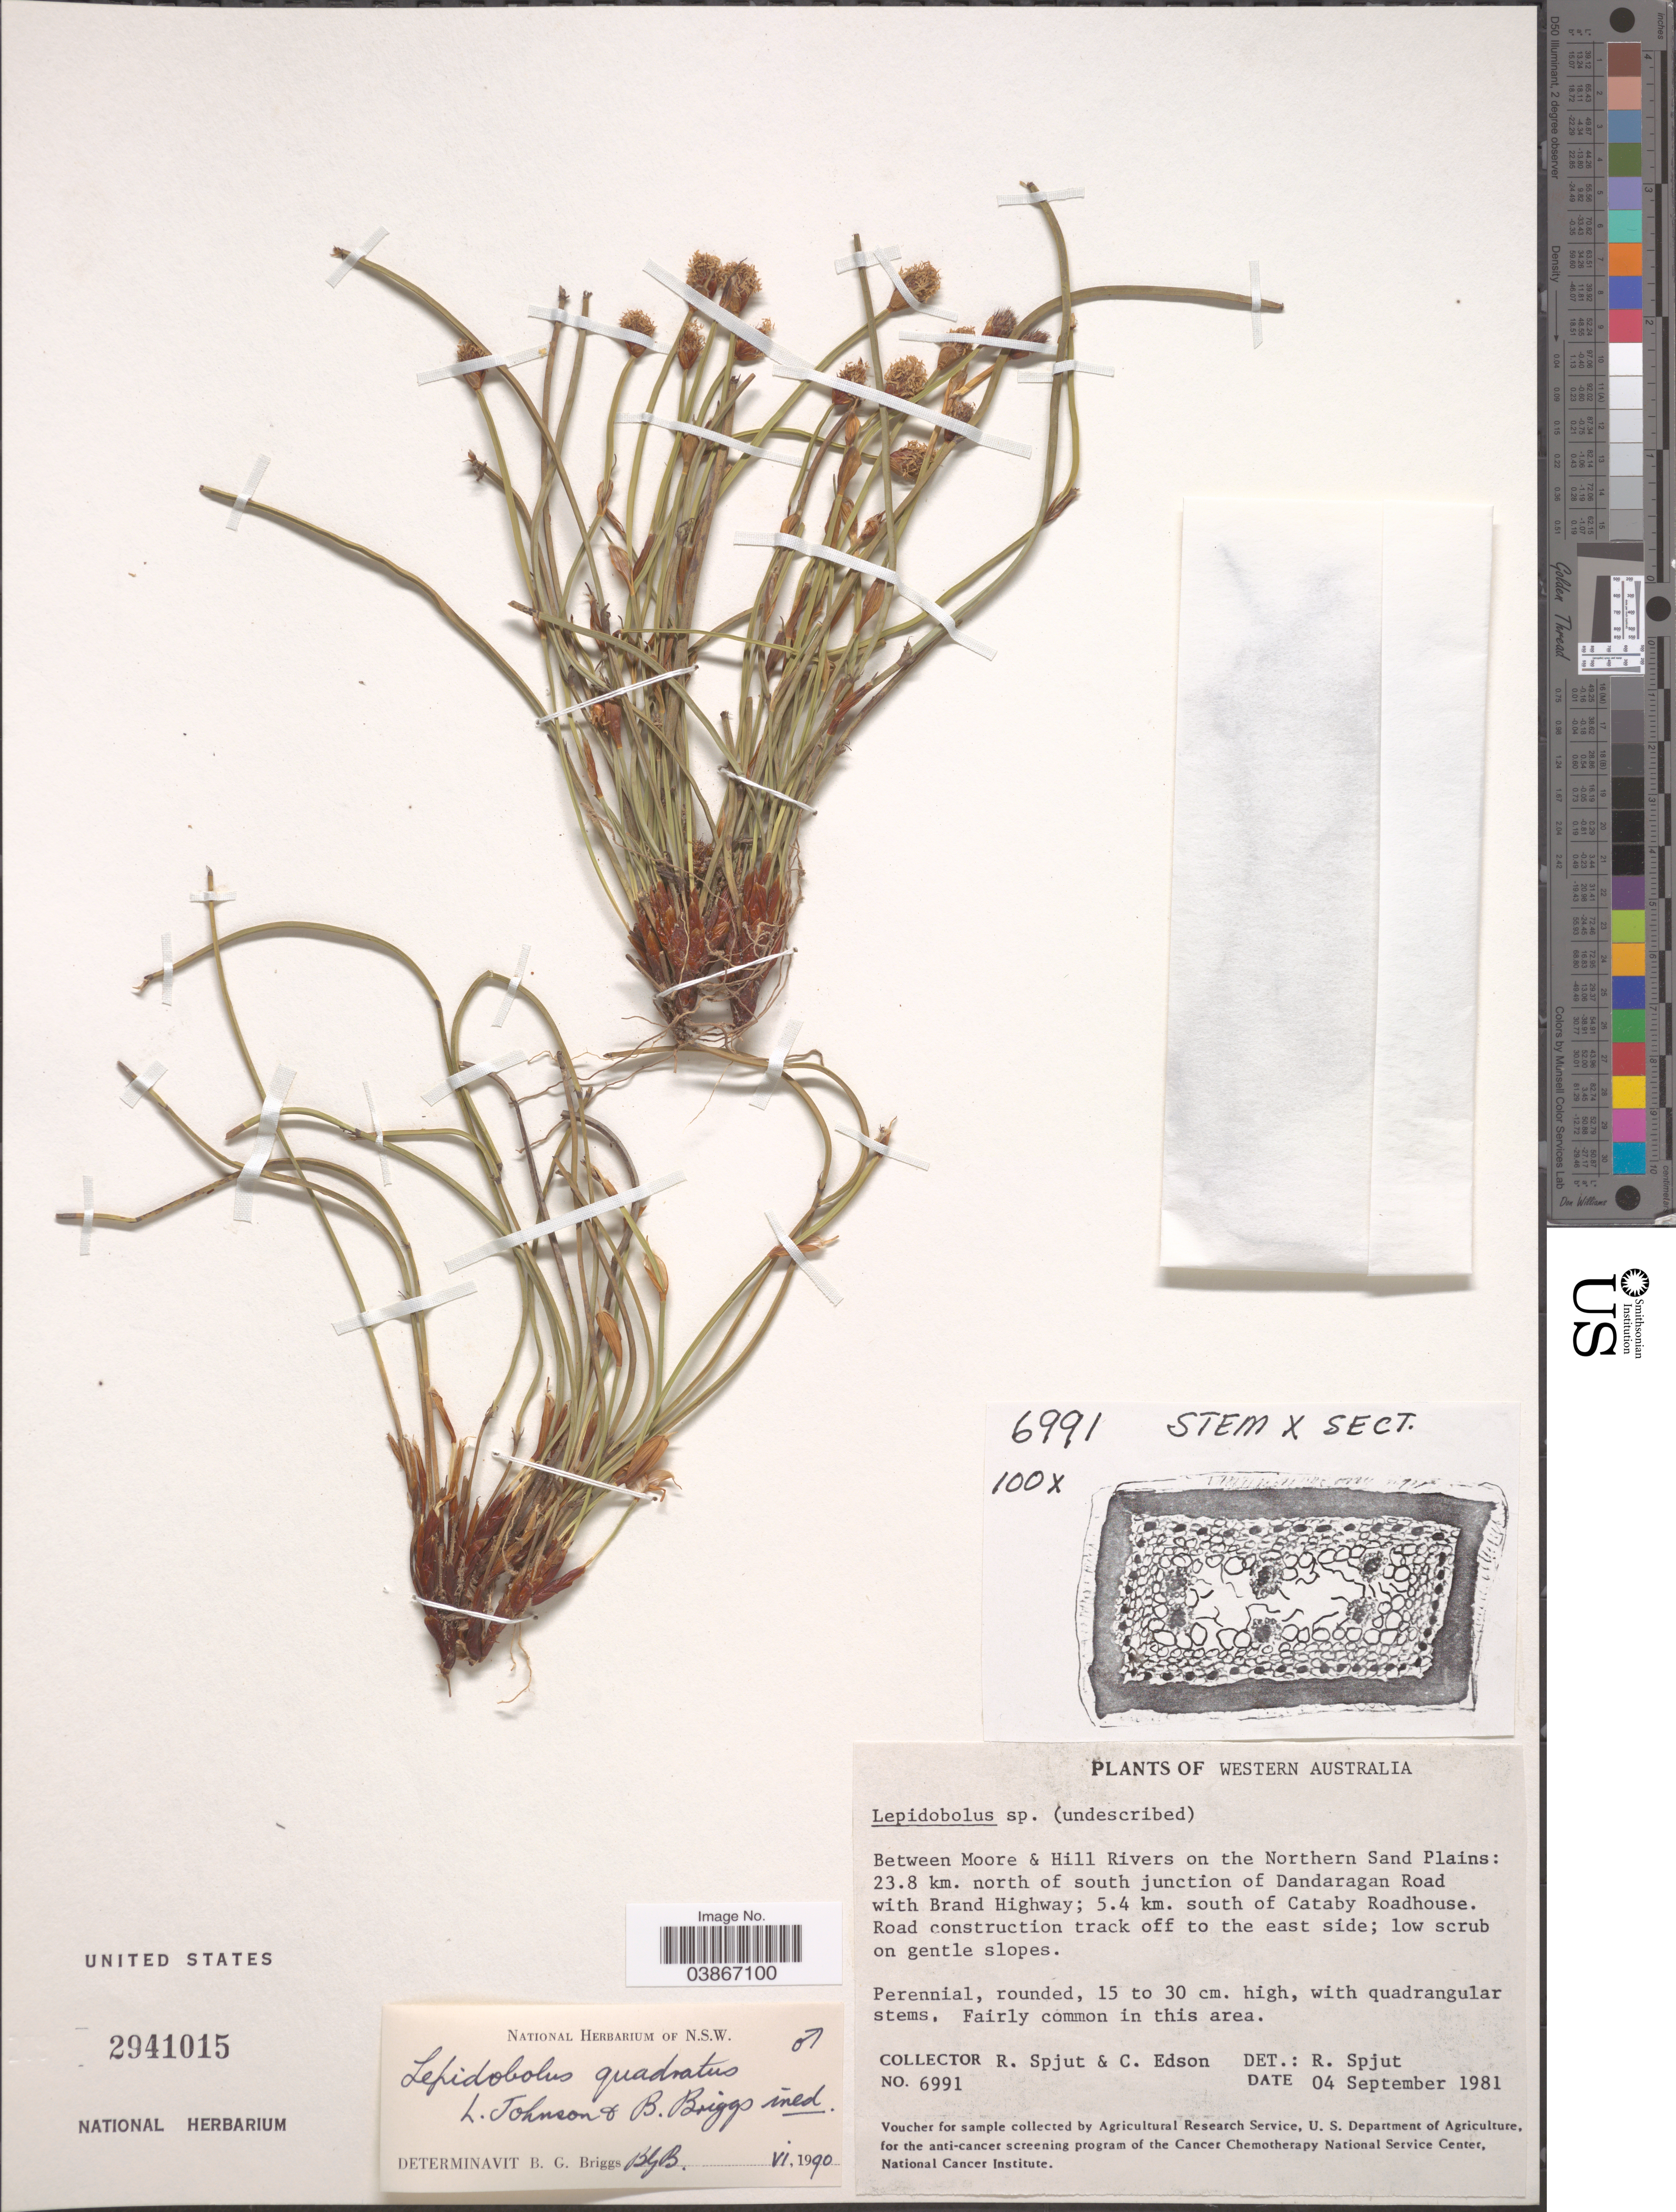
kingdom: Plantae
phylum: Tracheophyta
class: Liliopsida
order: Poales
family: Restionaceae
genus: Lepidobolus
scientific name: Lepidobolus sp.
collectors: R. Spjut & C. Edson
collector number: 6991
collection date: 1981-09-04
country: Australia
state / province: Western Australia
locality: Between Moore & Hill Rivers on the Northern Sand Plains: 23.8 km. north of south junction of Dandaragan Road with Brand Highway; 5.4 km. south of Cataby Roadhouse. Road construction track off to the east side.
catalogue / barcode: US 2941015